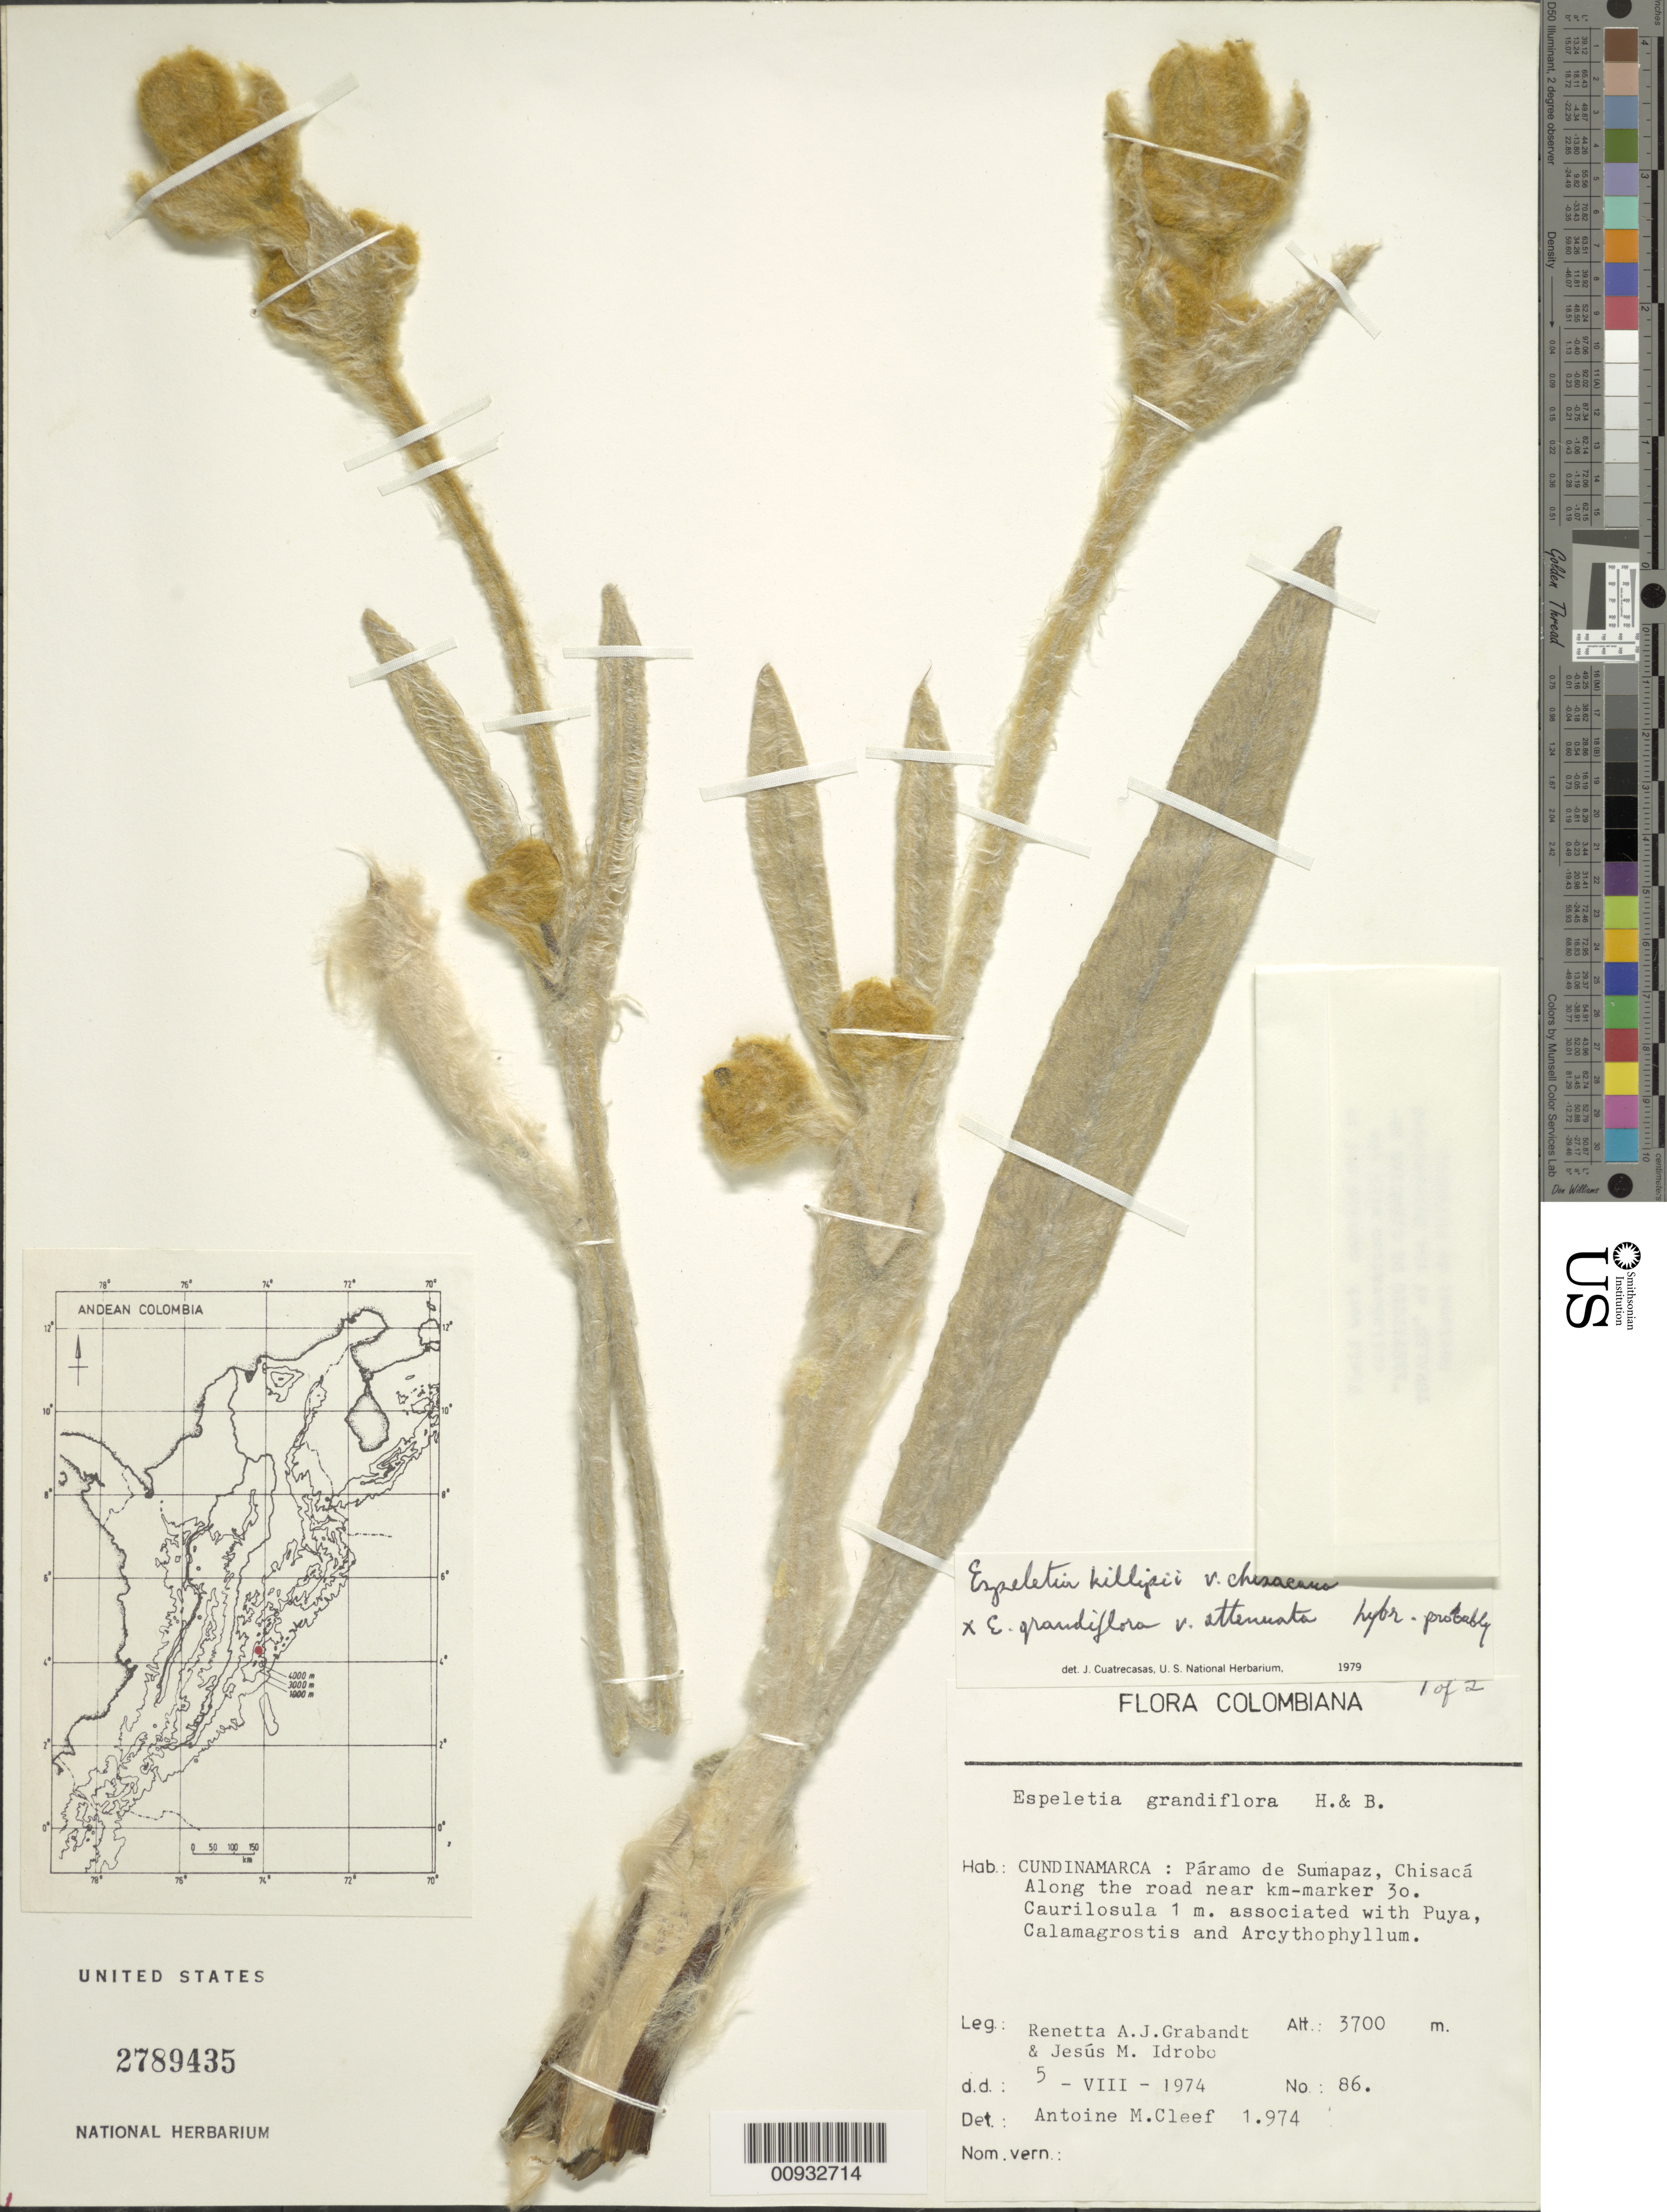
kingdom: Plantae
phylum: Tracheophyta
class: Magnoliopsida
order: Asterales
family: Asteraceae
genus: Espeletia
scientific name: Espeletia killipii var. chisacana x E. grandiflora var. attenuata Cuatrec.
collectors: R. Grabandt & J. M. Idrobo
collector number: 86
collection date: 1974-08-05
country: Colombia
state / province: Cundinamarca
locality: Paramo de Sumapaz, Chisaca. Along road near km-marker 30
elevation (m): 3700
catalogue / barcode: US 2789435